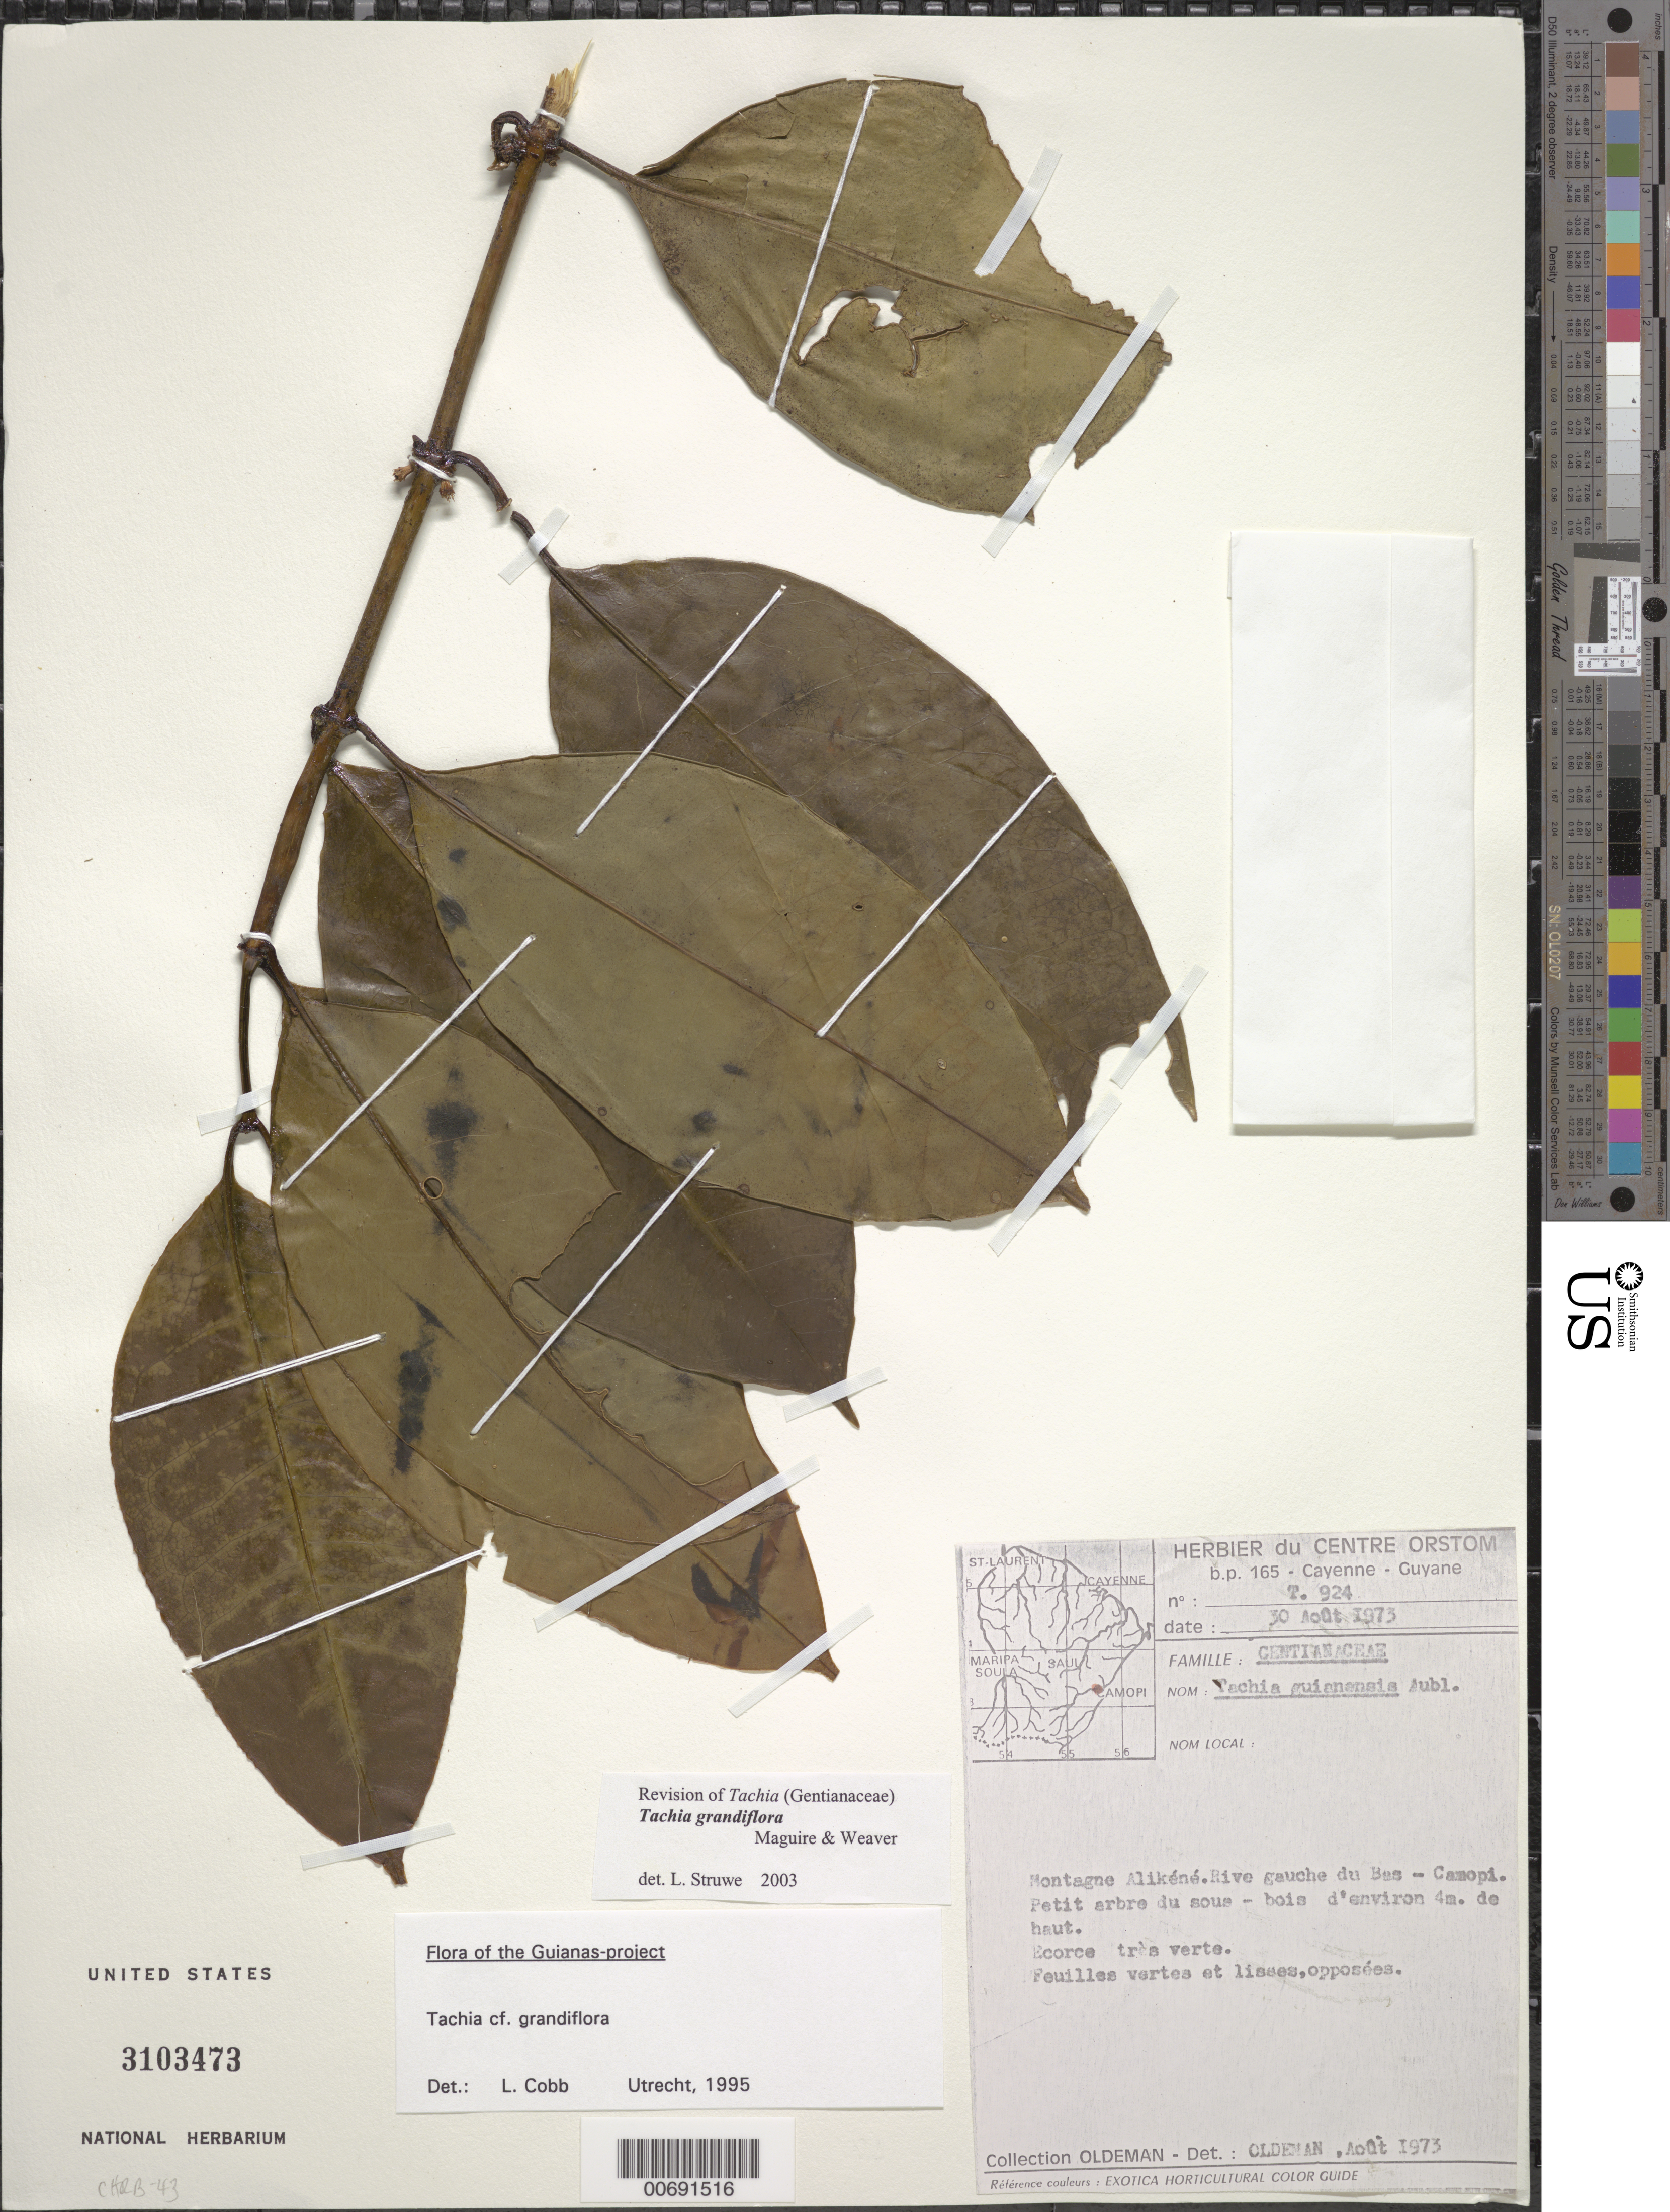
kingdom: Plantae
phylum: Tracheophyta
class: Magnoliopsida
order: Gentianales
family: Gentianaceae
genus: Tachia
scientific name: Tachia guianensis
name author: Aubl.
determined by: Cobb, L.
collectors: R. Oldeman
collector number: T 924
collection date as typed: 30-Aug-73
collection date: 1973-08-30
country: French Guiana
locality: Montagne Alikéné, Rive gauche du Bas-Camopi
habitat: Understory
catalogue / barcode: US 3103473